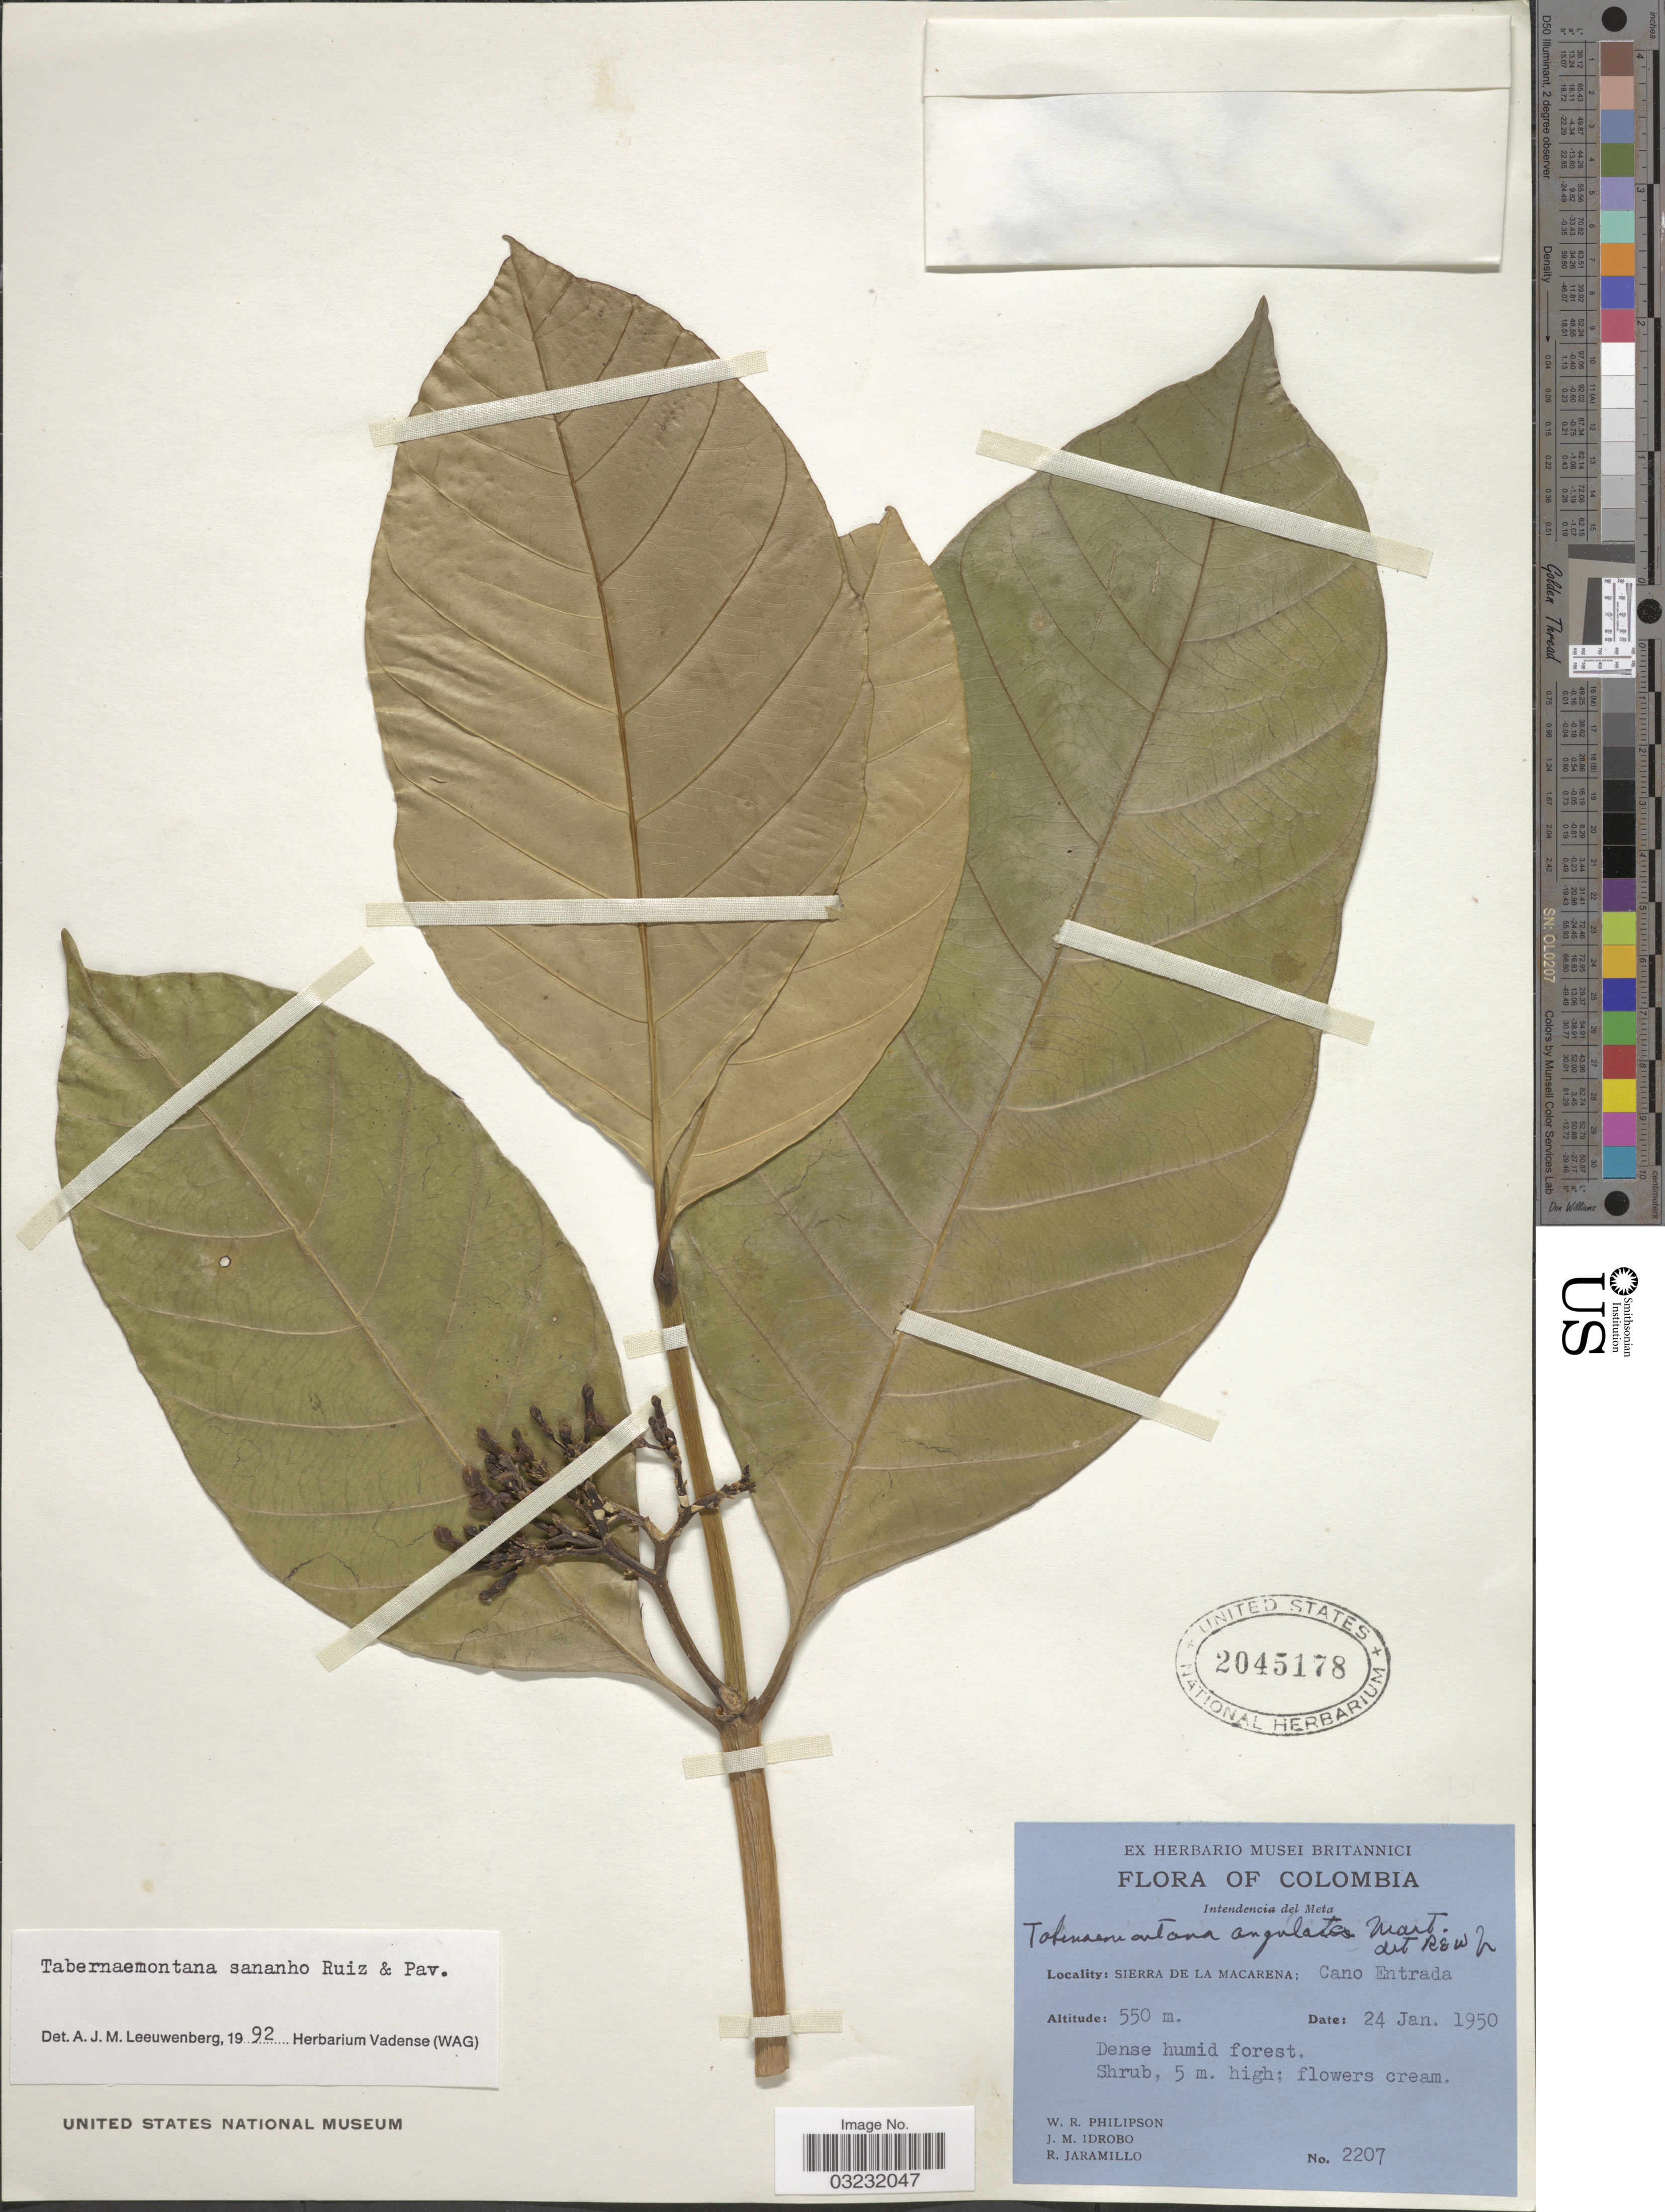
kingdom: Plantae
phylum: Tracheophyta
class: Magnoliopsida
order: Gentianales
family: Apocynaceae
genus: Tabernaemontana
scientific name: Tabernaemontana sananho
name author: Ruiz & Pav.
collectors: W. R. Philipson, J. M. Idrobo & R. Jaramillo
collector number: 2207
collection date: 1950-01-24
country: Colombia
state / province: Meta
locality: Intendencia del Meta. Sierra de la Macarena: Cano Entrada.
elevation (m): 550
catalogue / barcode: US 2045178